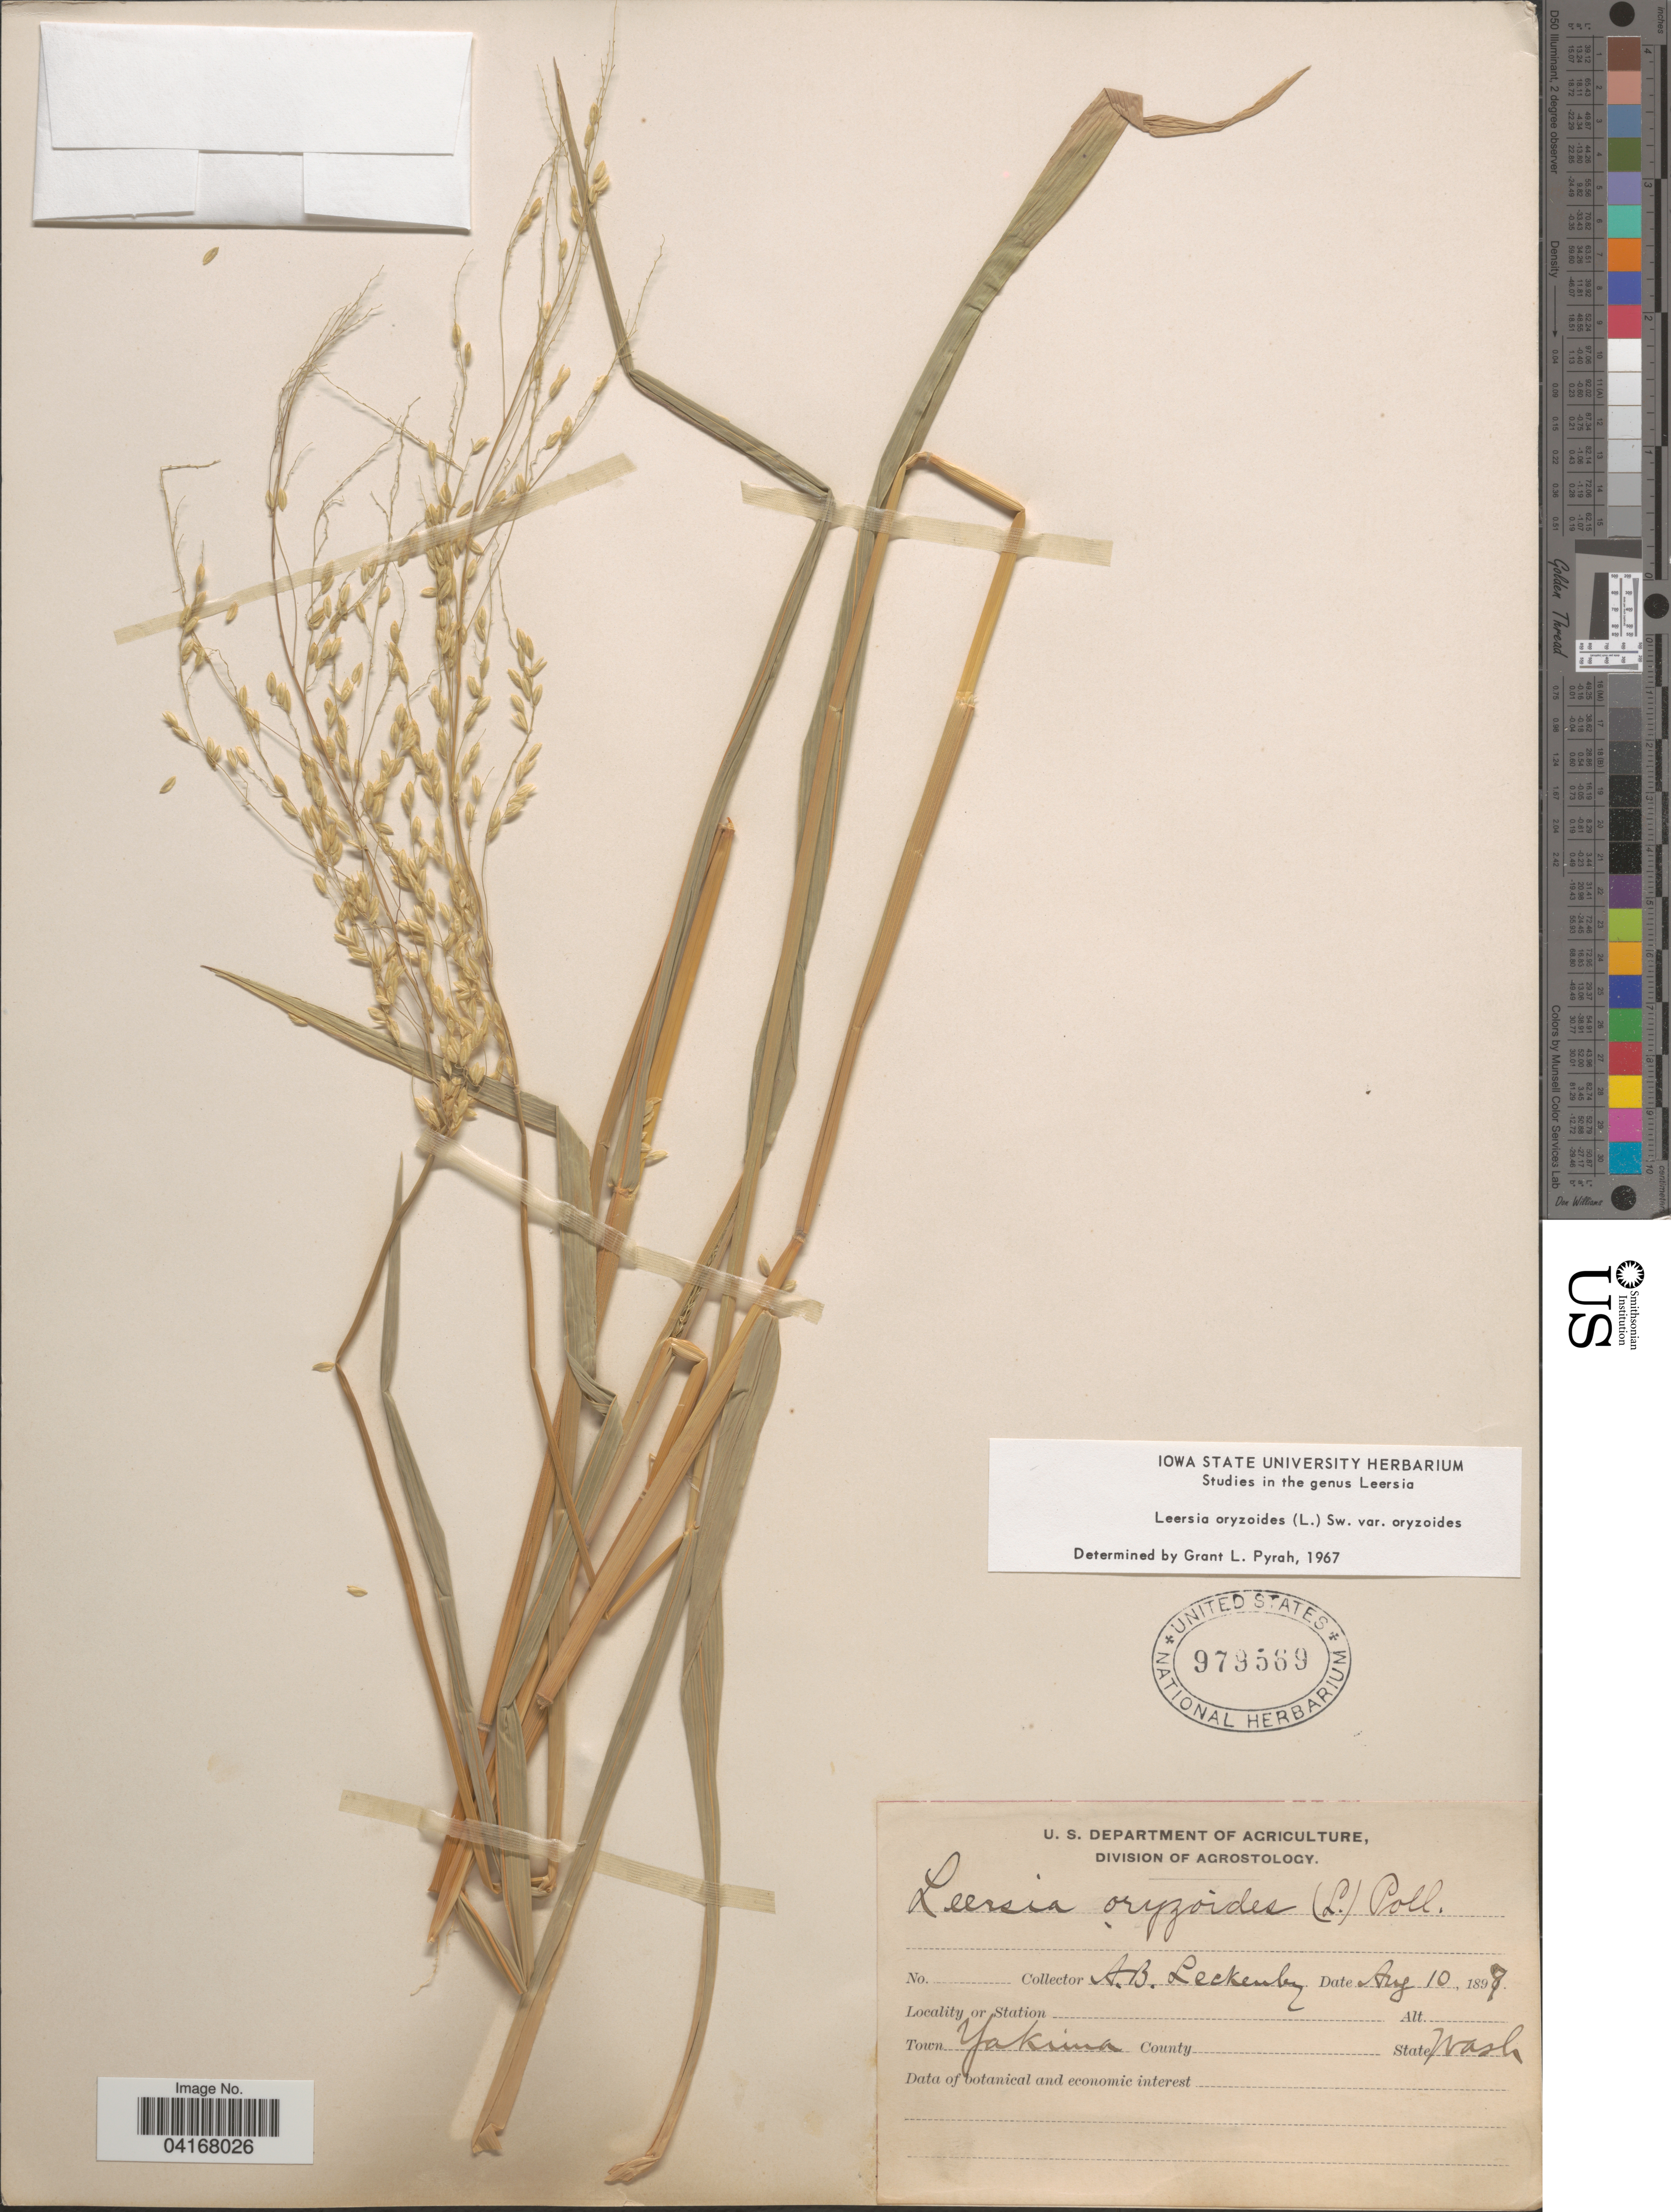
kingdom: Plantae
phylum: Tracheophyta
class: Liliopsida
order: Poales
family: Poaceae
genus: Leersia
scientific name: Leersia oryzoides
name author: (L.) Sw.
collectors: A. Leckenby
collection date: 1897-08-10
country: United States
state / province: Washington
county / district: Yakima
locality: Town Yakima.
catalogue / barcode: US 979569